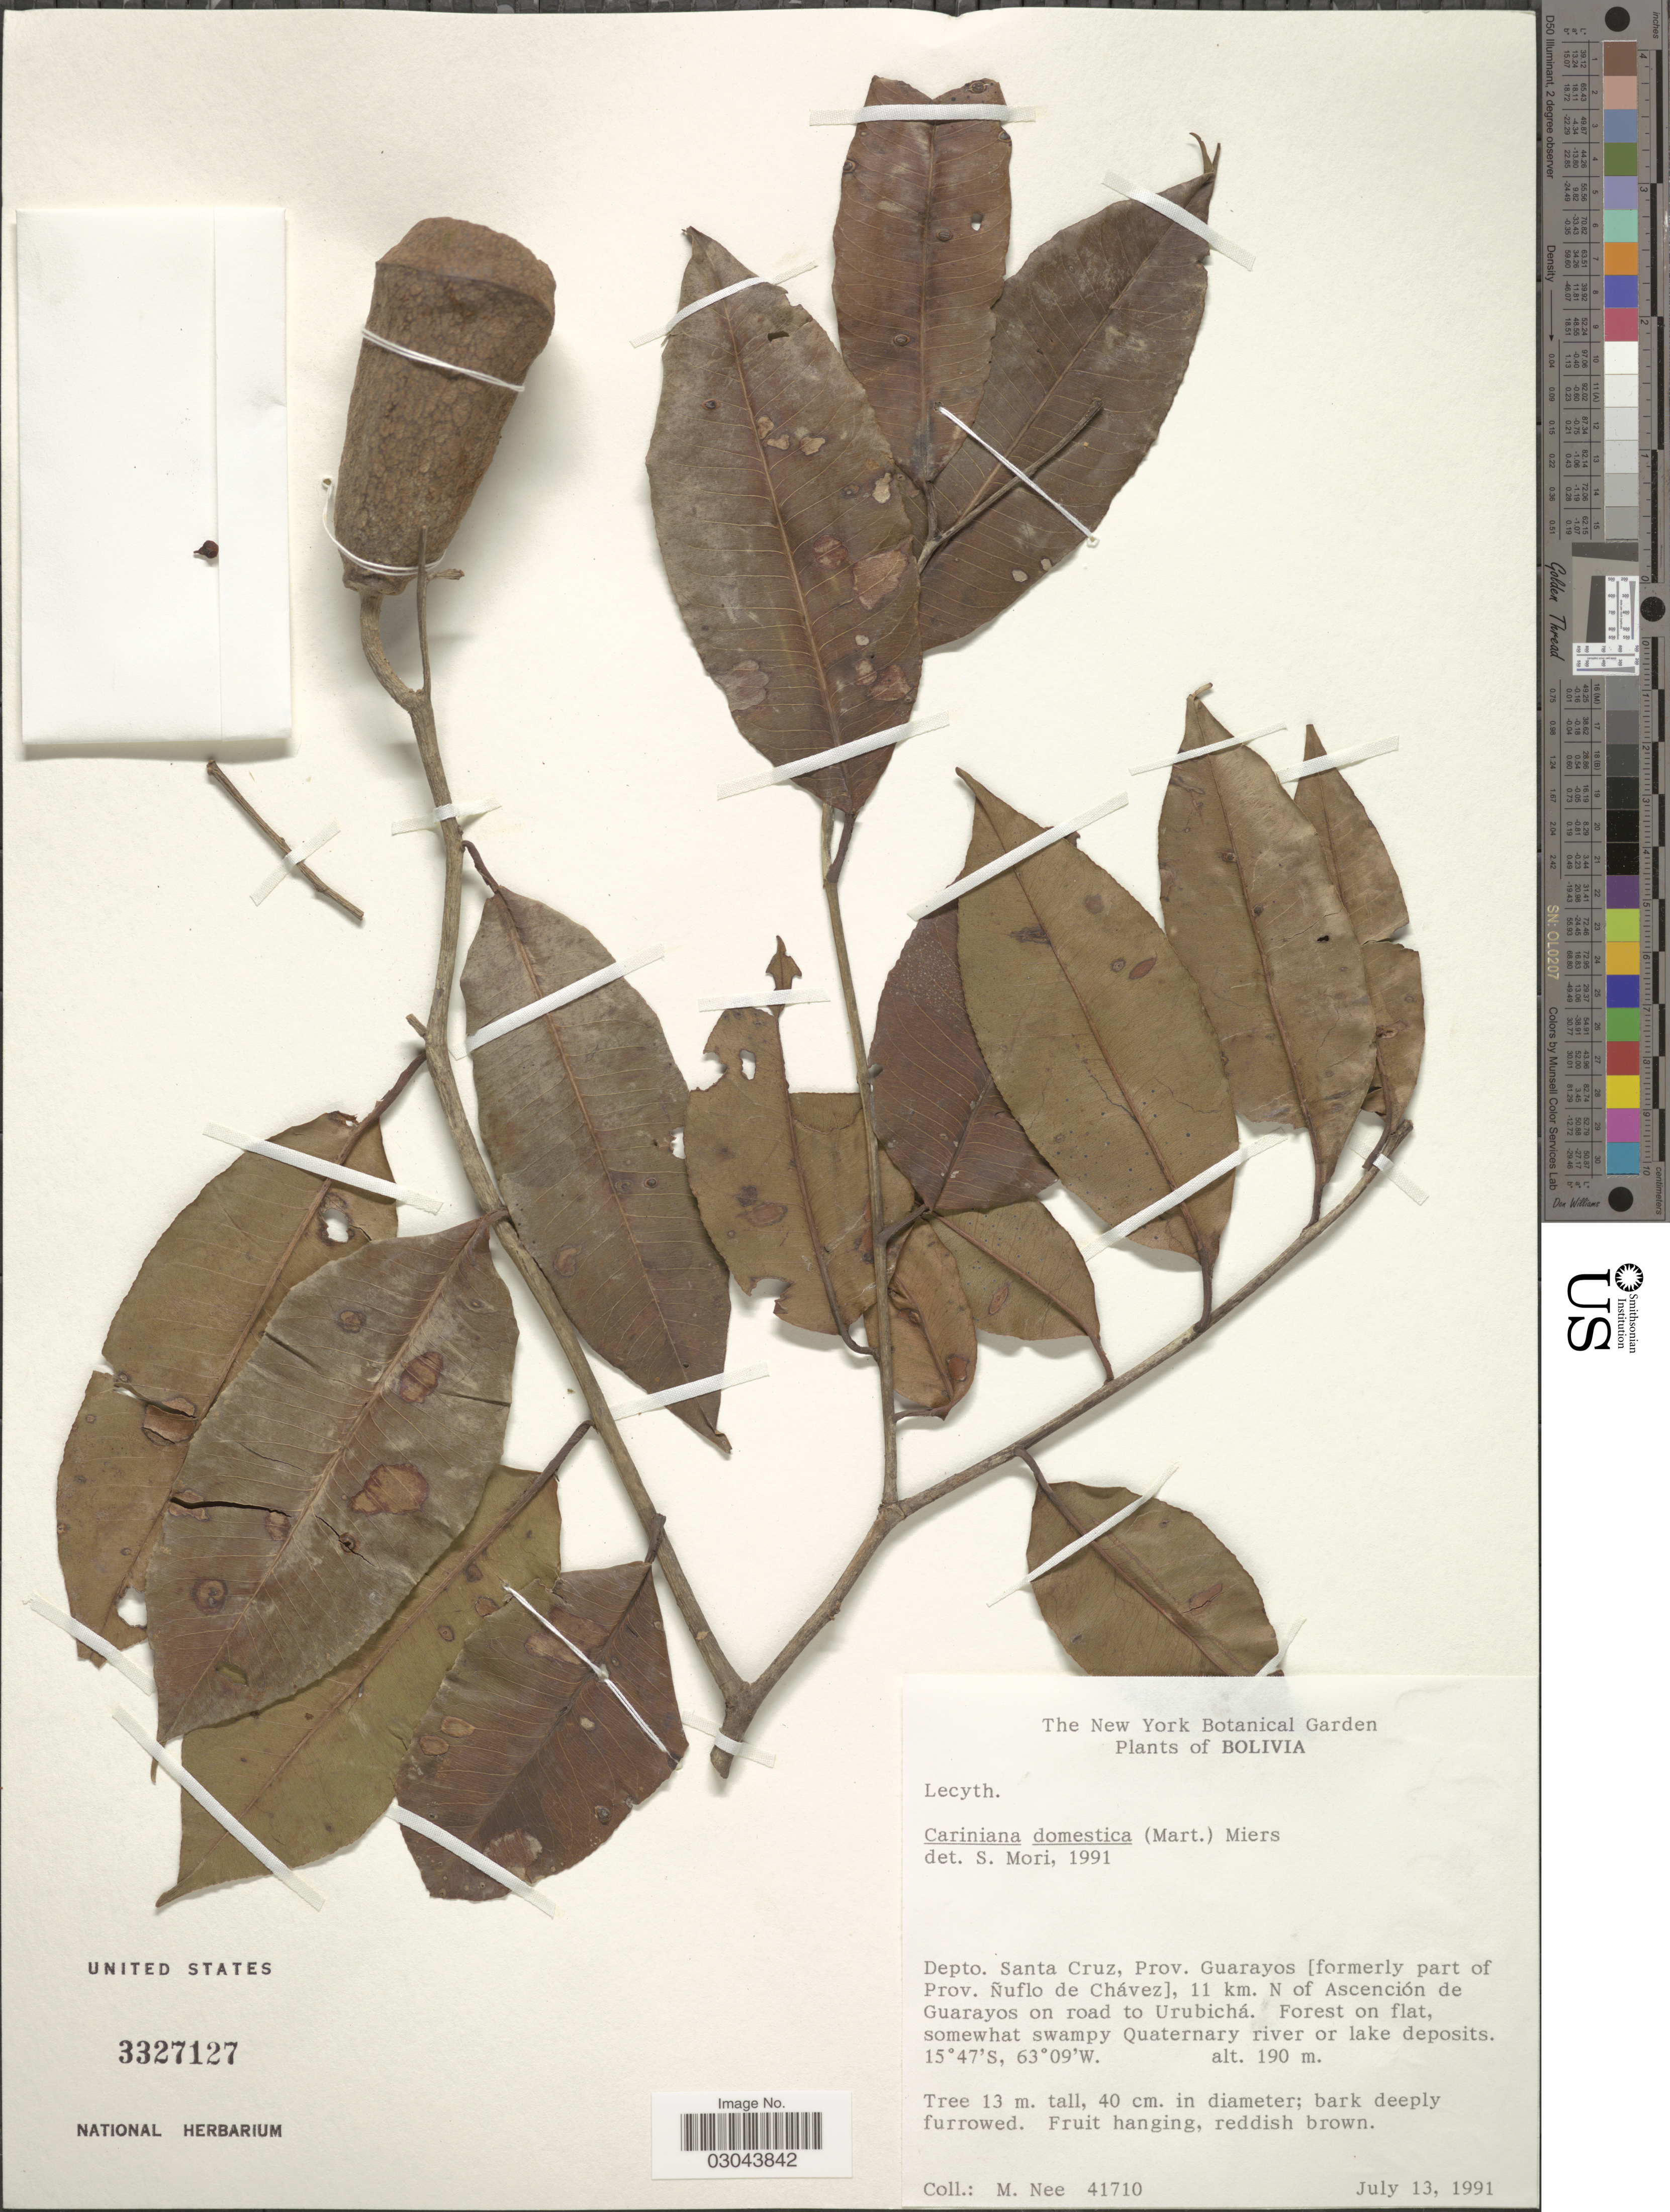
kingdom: Plantae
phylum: Tracheophyta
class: Magnoliopsida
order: Ericales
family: Lecythidaceae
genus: Cariniana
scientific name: Cariniana domestica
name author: (Mart.) Miers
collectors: M. Nee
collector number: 41710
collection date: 1991-07-13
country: Bolivia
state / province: Santa Cruz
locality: Depto. Santa Cruz, Prov. Guarayos [formerly part of Prov. Ñuflo de Chávez], 11 km. N of Ascención de Guarayos on road to Urubichá.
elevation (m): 190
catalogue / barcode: US 3327127